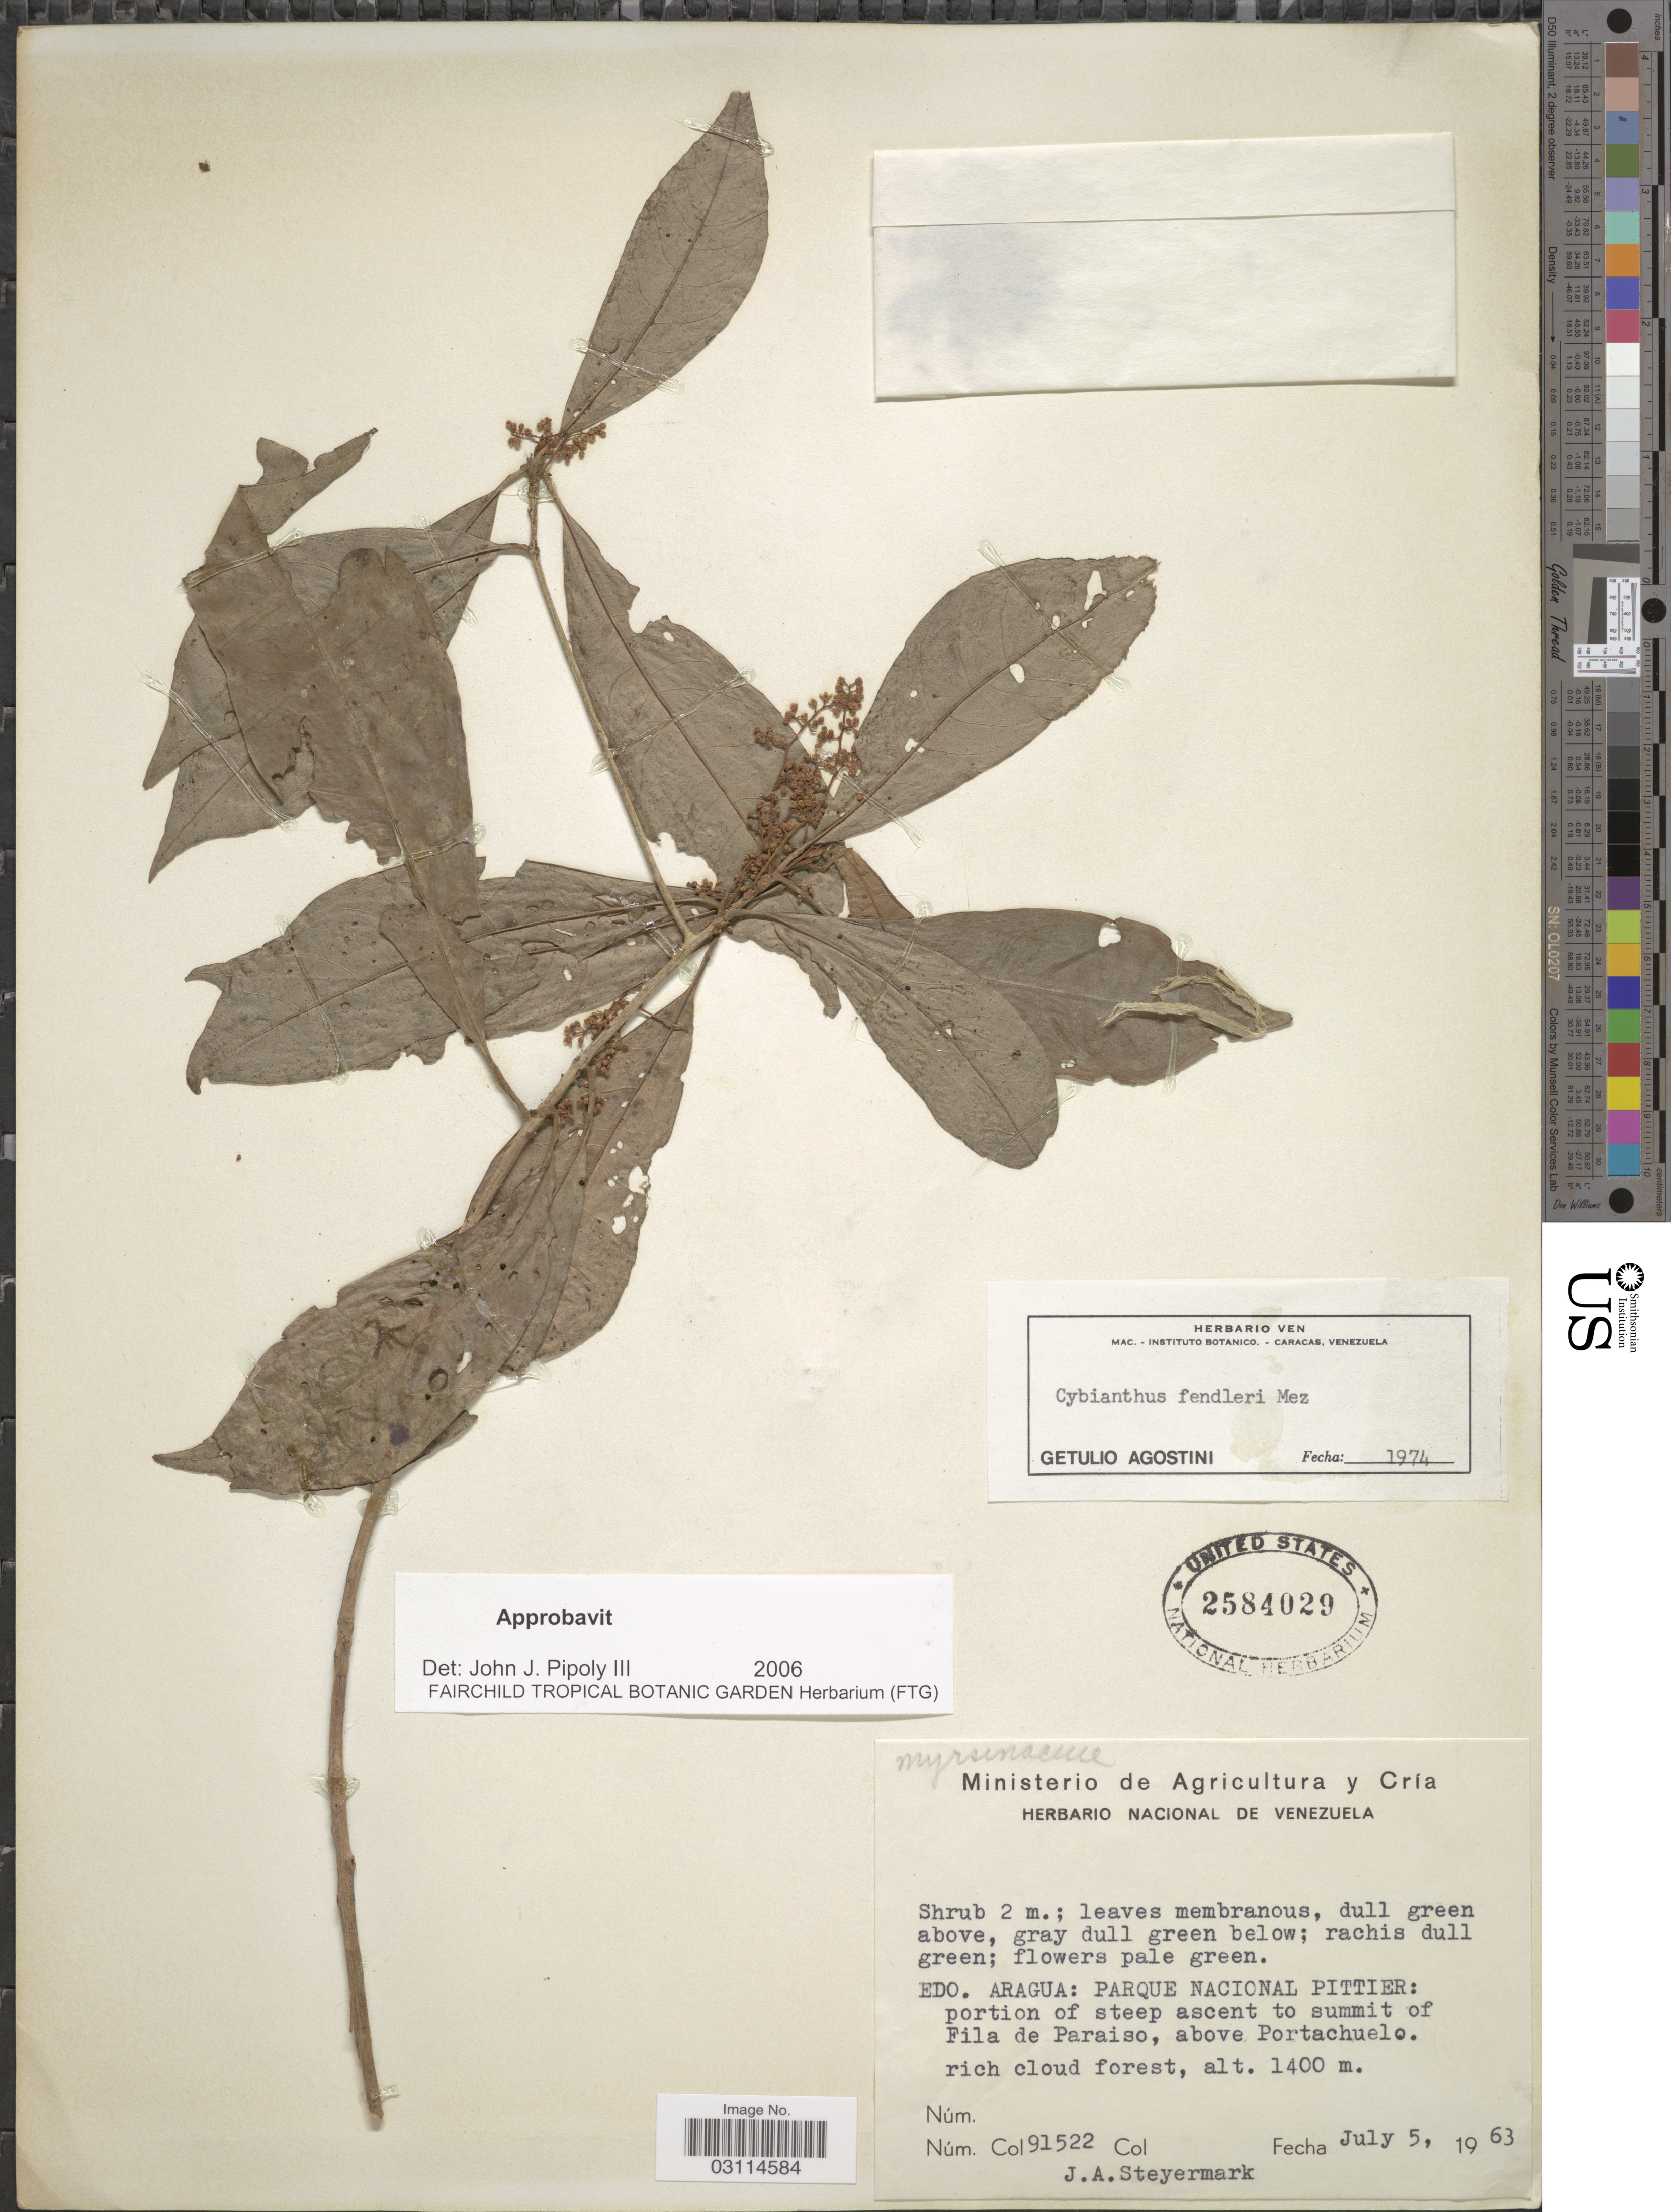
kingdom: Plantae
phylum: Tracheophyta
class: Magnoliopsida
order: Ericales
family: Primulaceae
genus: Cybianthus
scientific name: Cybianthus fendleri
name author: Mez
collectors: J. Steyermark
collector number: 91522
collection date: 1963-07-05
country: Venezuela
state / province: Aragua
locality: Parque Nacional Pittier: portion of steep ascent to summit of Fila de Paraiso, above Portachuelo.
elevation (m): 1400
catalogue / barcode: US 2584029